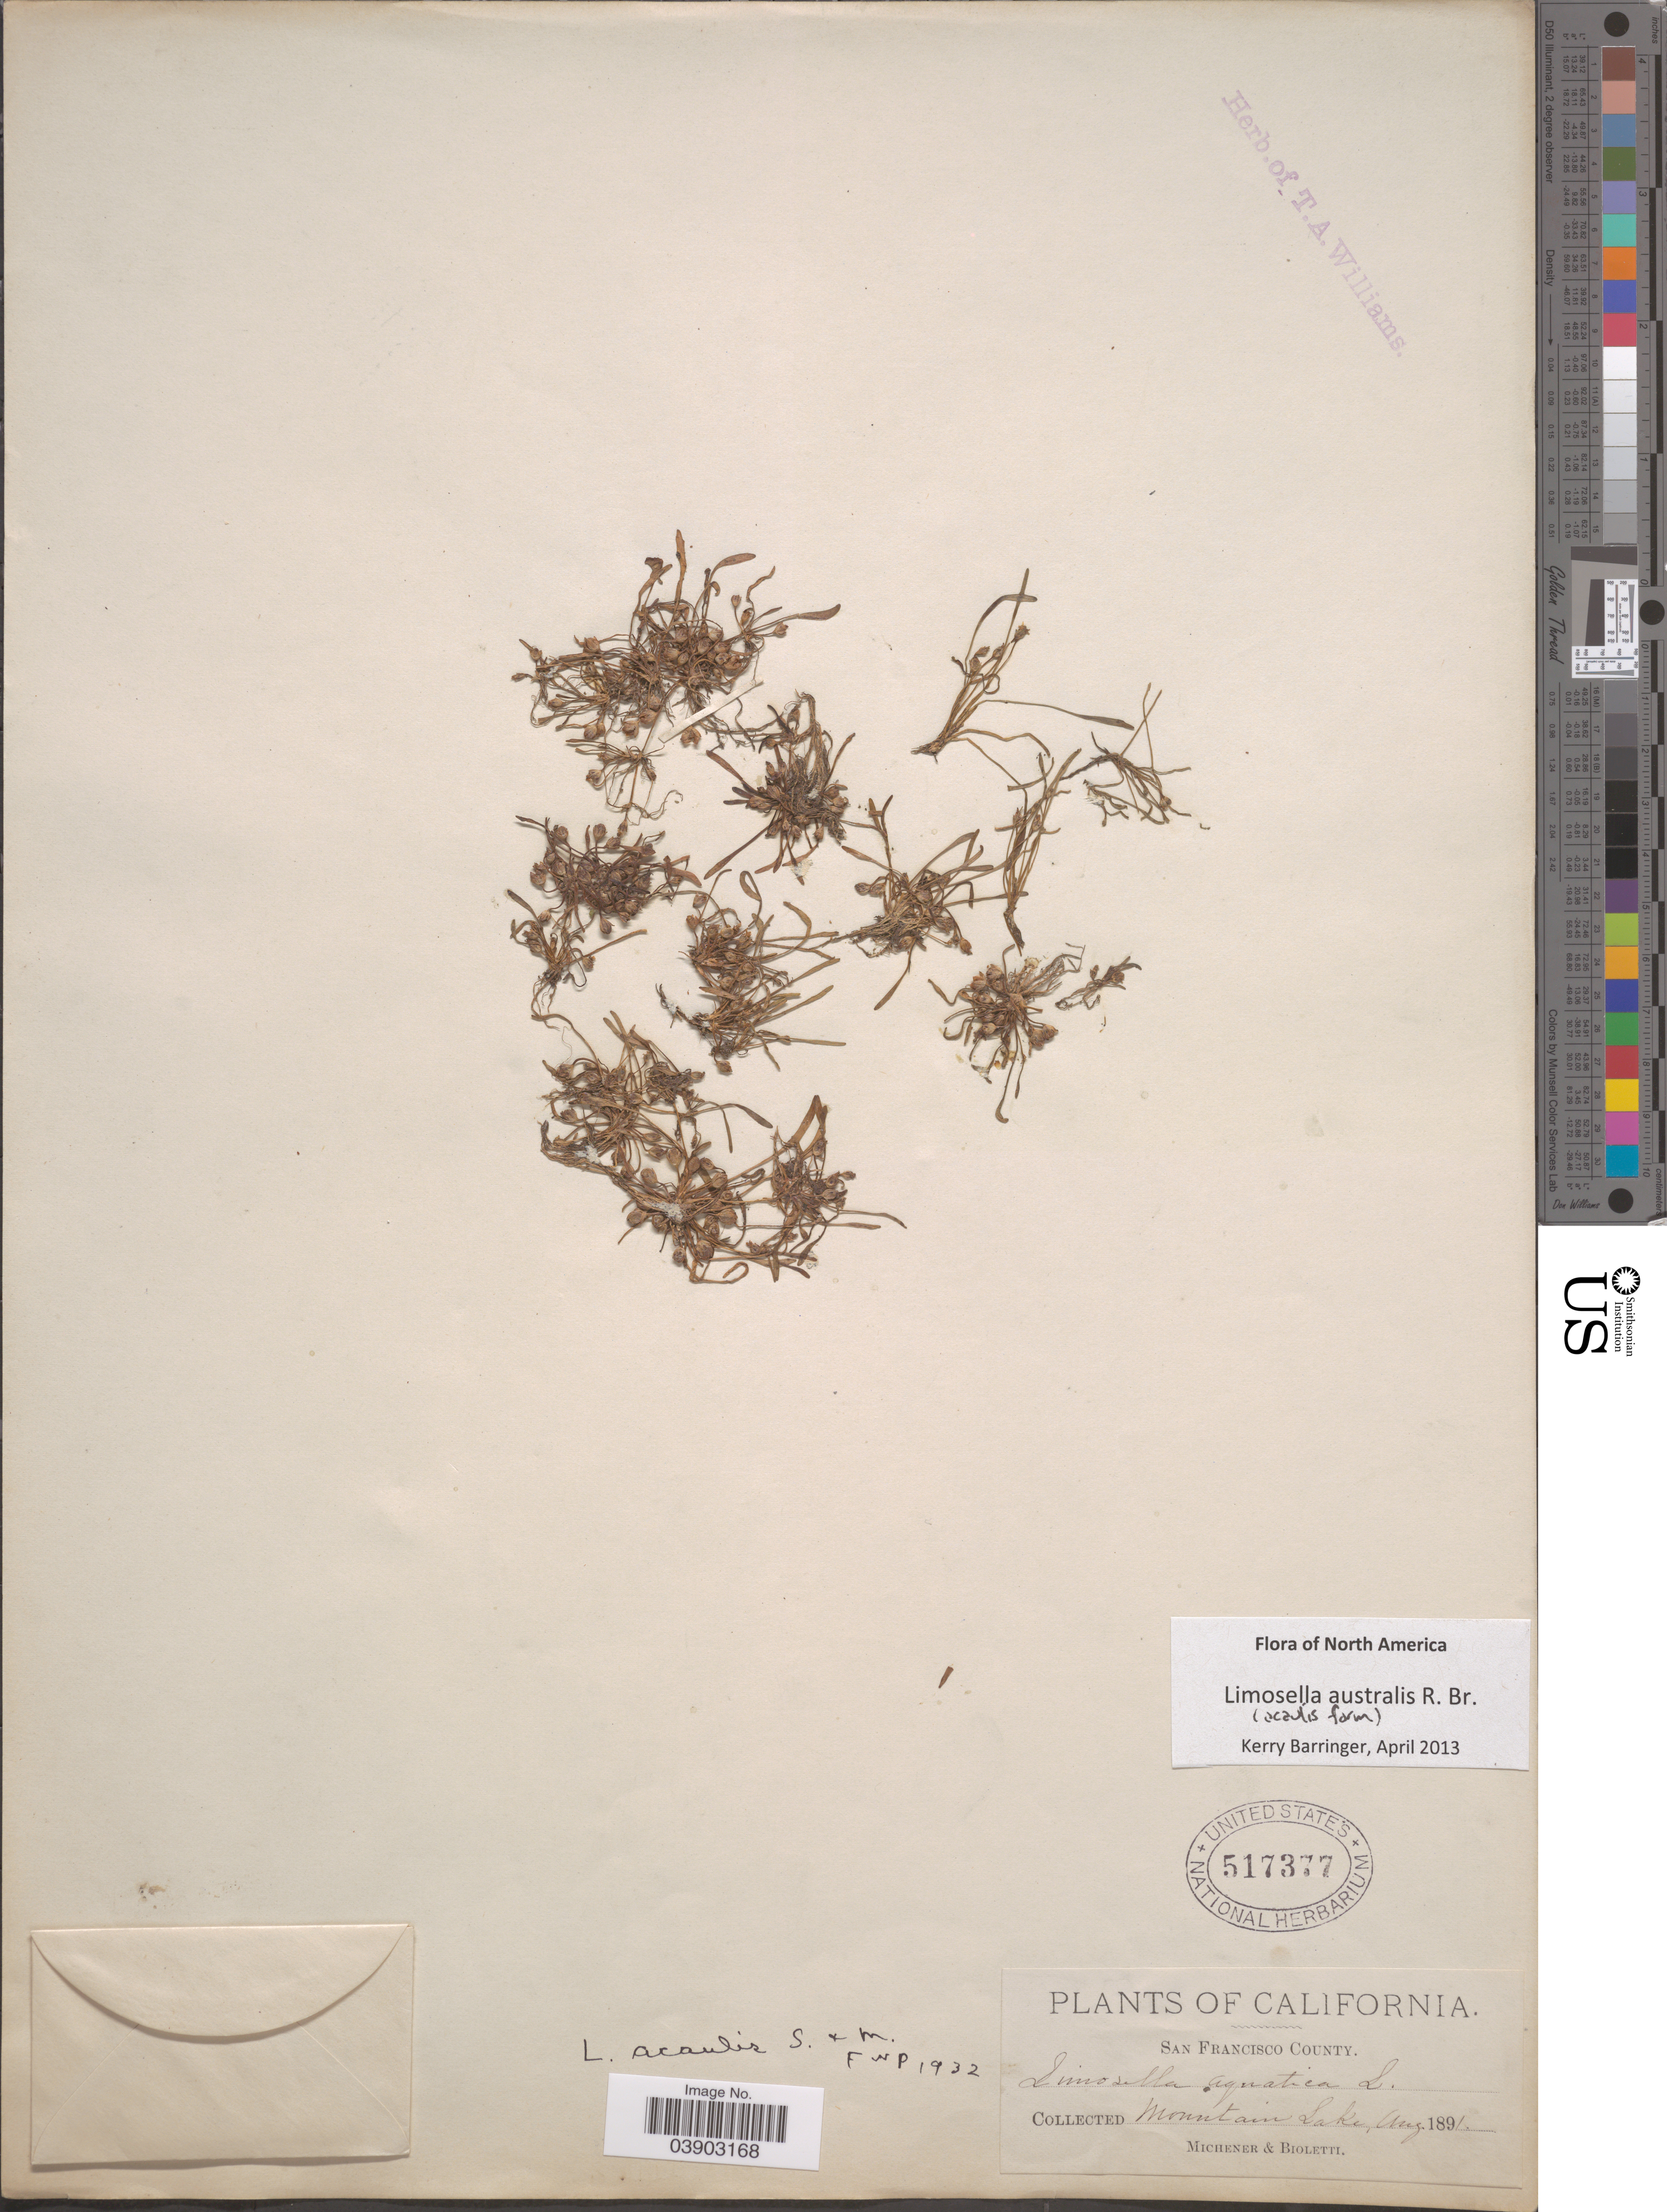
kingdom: Plantae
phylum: Tracheophyta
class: Magnoliopsida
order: Lamiales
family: Scrophulariaceae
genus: Limosella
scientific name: Limosella acaulis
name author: Sessé & Moc.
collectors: -. Michener & -- Bioletti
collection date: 1891-08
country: United States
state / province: California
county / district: San Francisco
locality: San Francisco County. Mountain Lake.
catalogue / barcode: US 517377